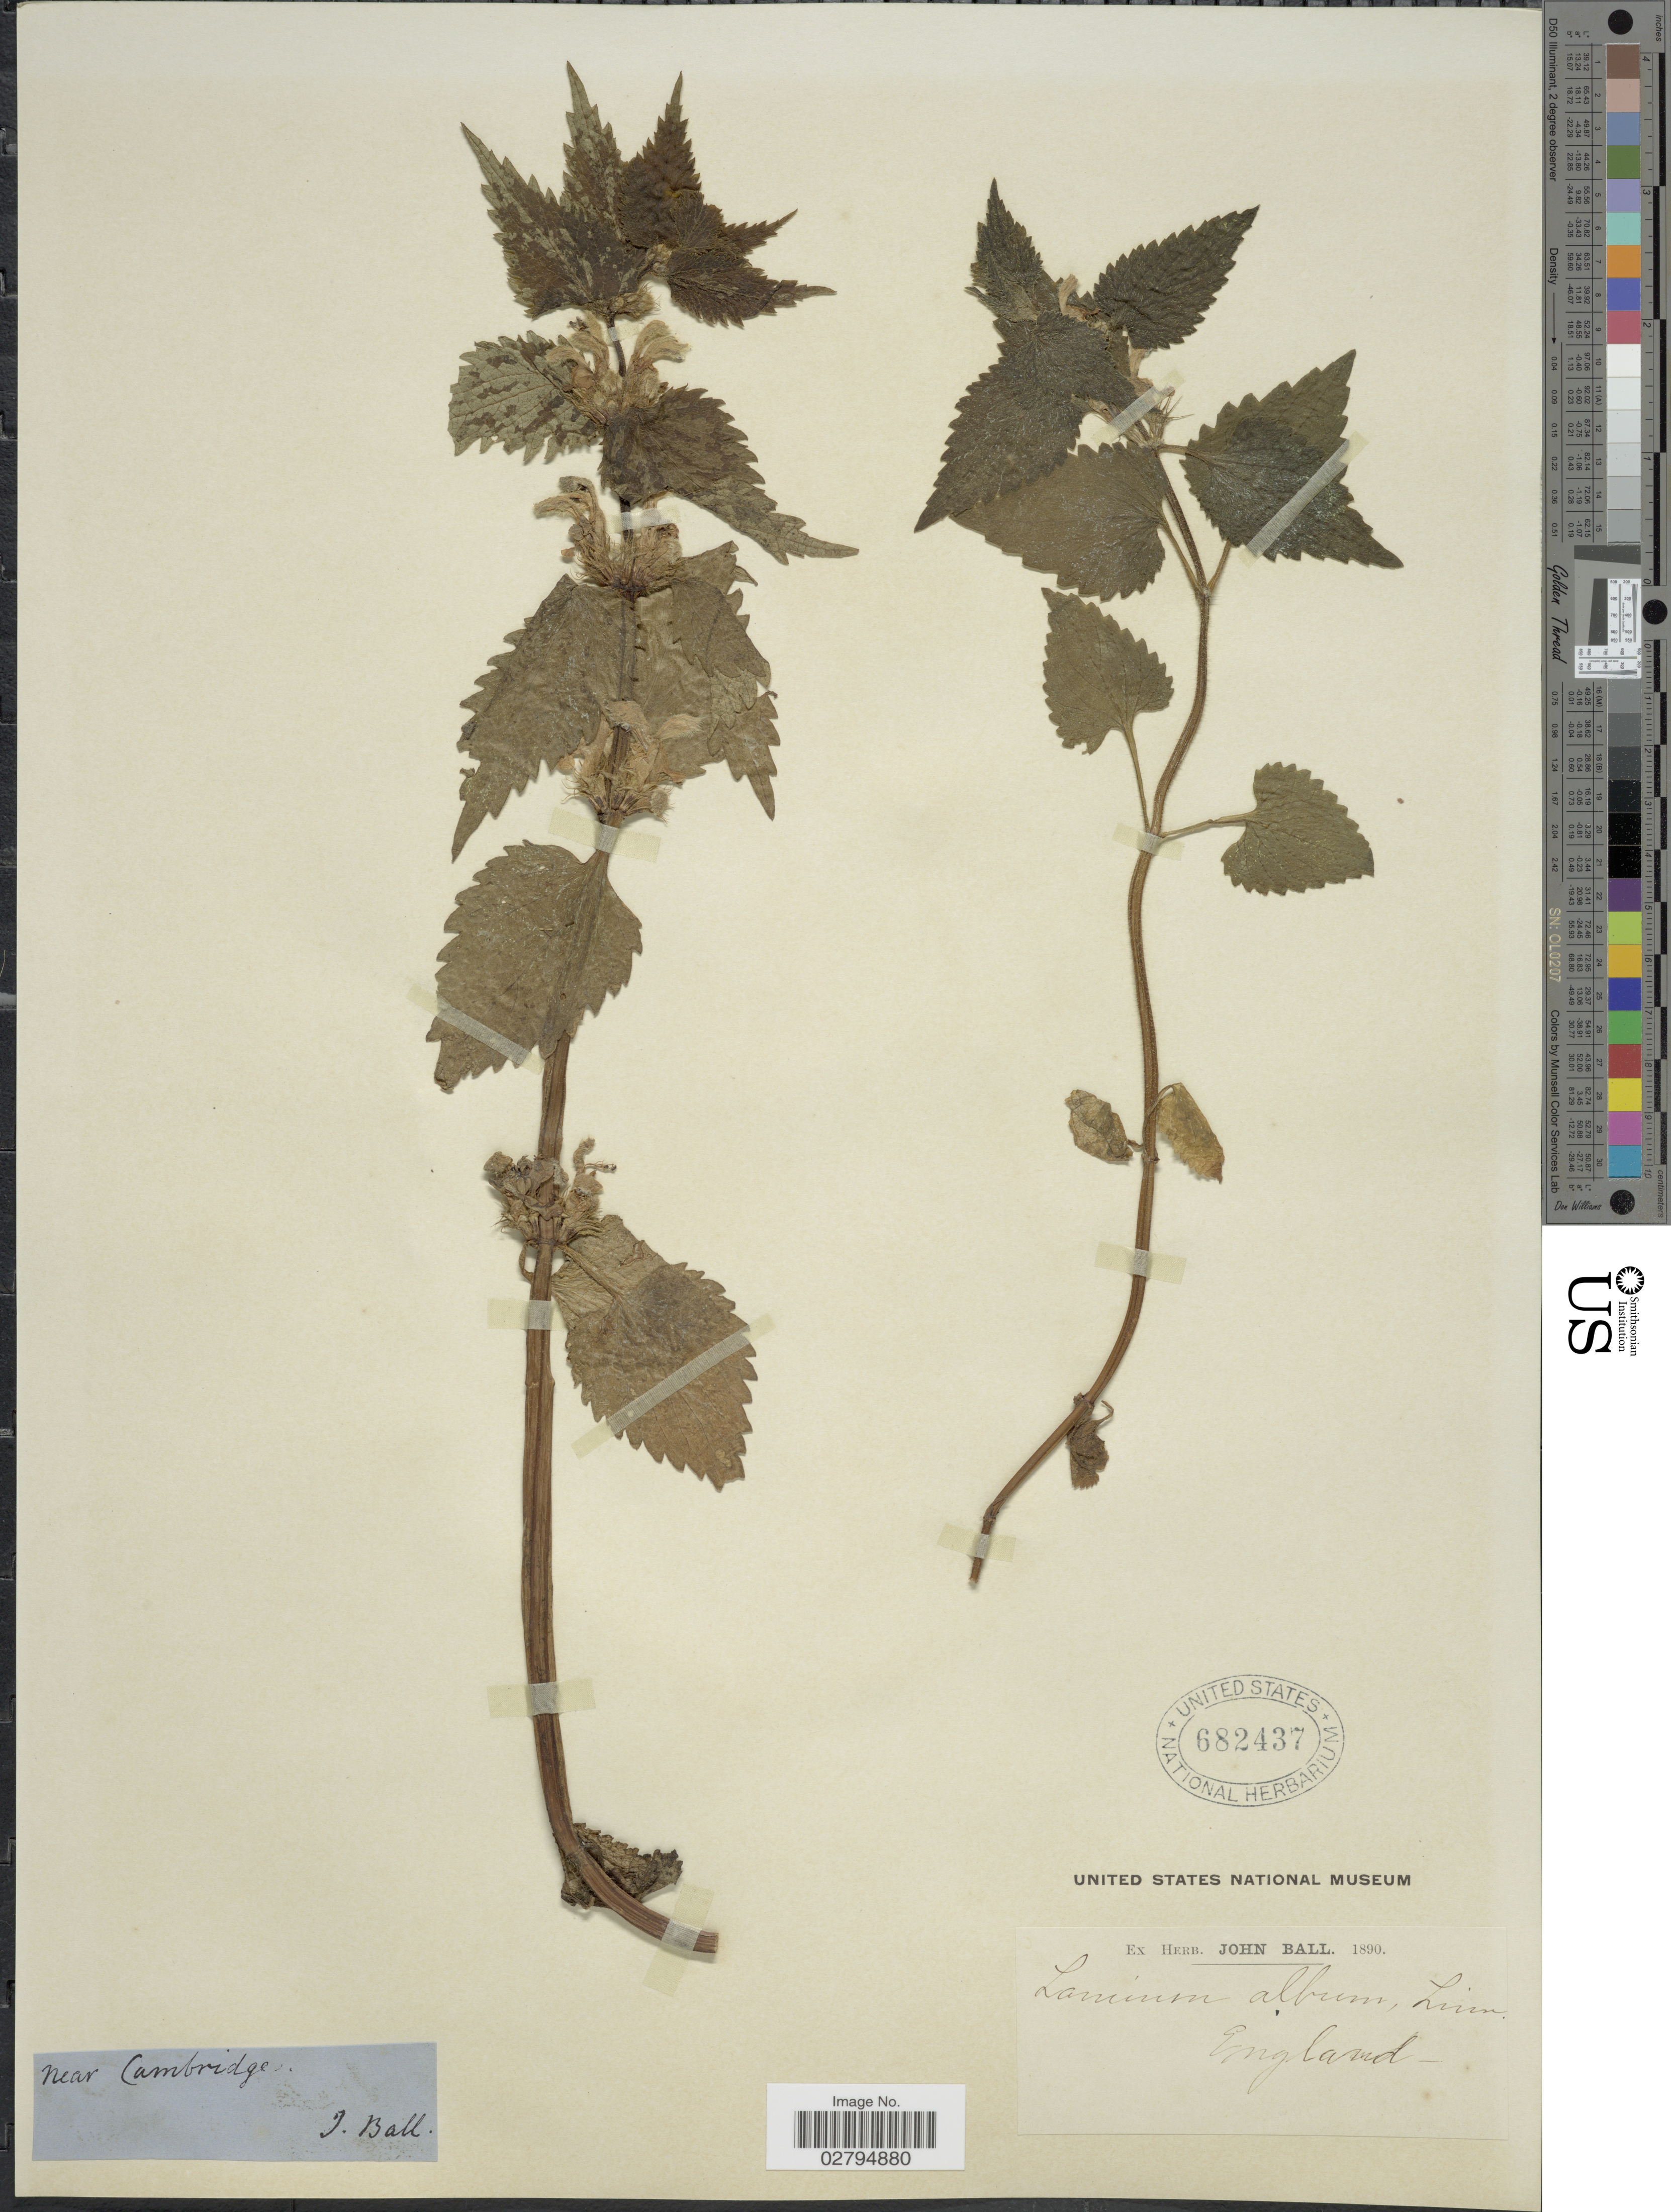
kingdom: Plantae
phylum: Tracheophyta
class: Magnoliopsida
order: Lamiales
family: Lamiaceae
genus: Lamium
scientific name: Lamium album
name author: L.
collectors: J. Ball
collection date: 1890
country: United Kingdom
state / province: England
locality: Near Cambridge.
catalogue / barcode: US 682437